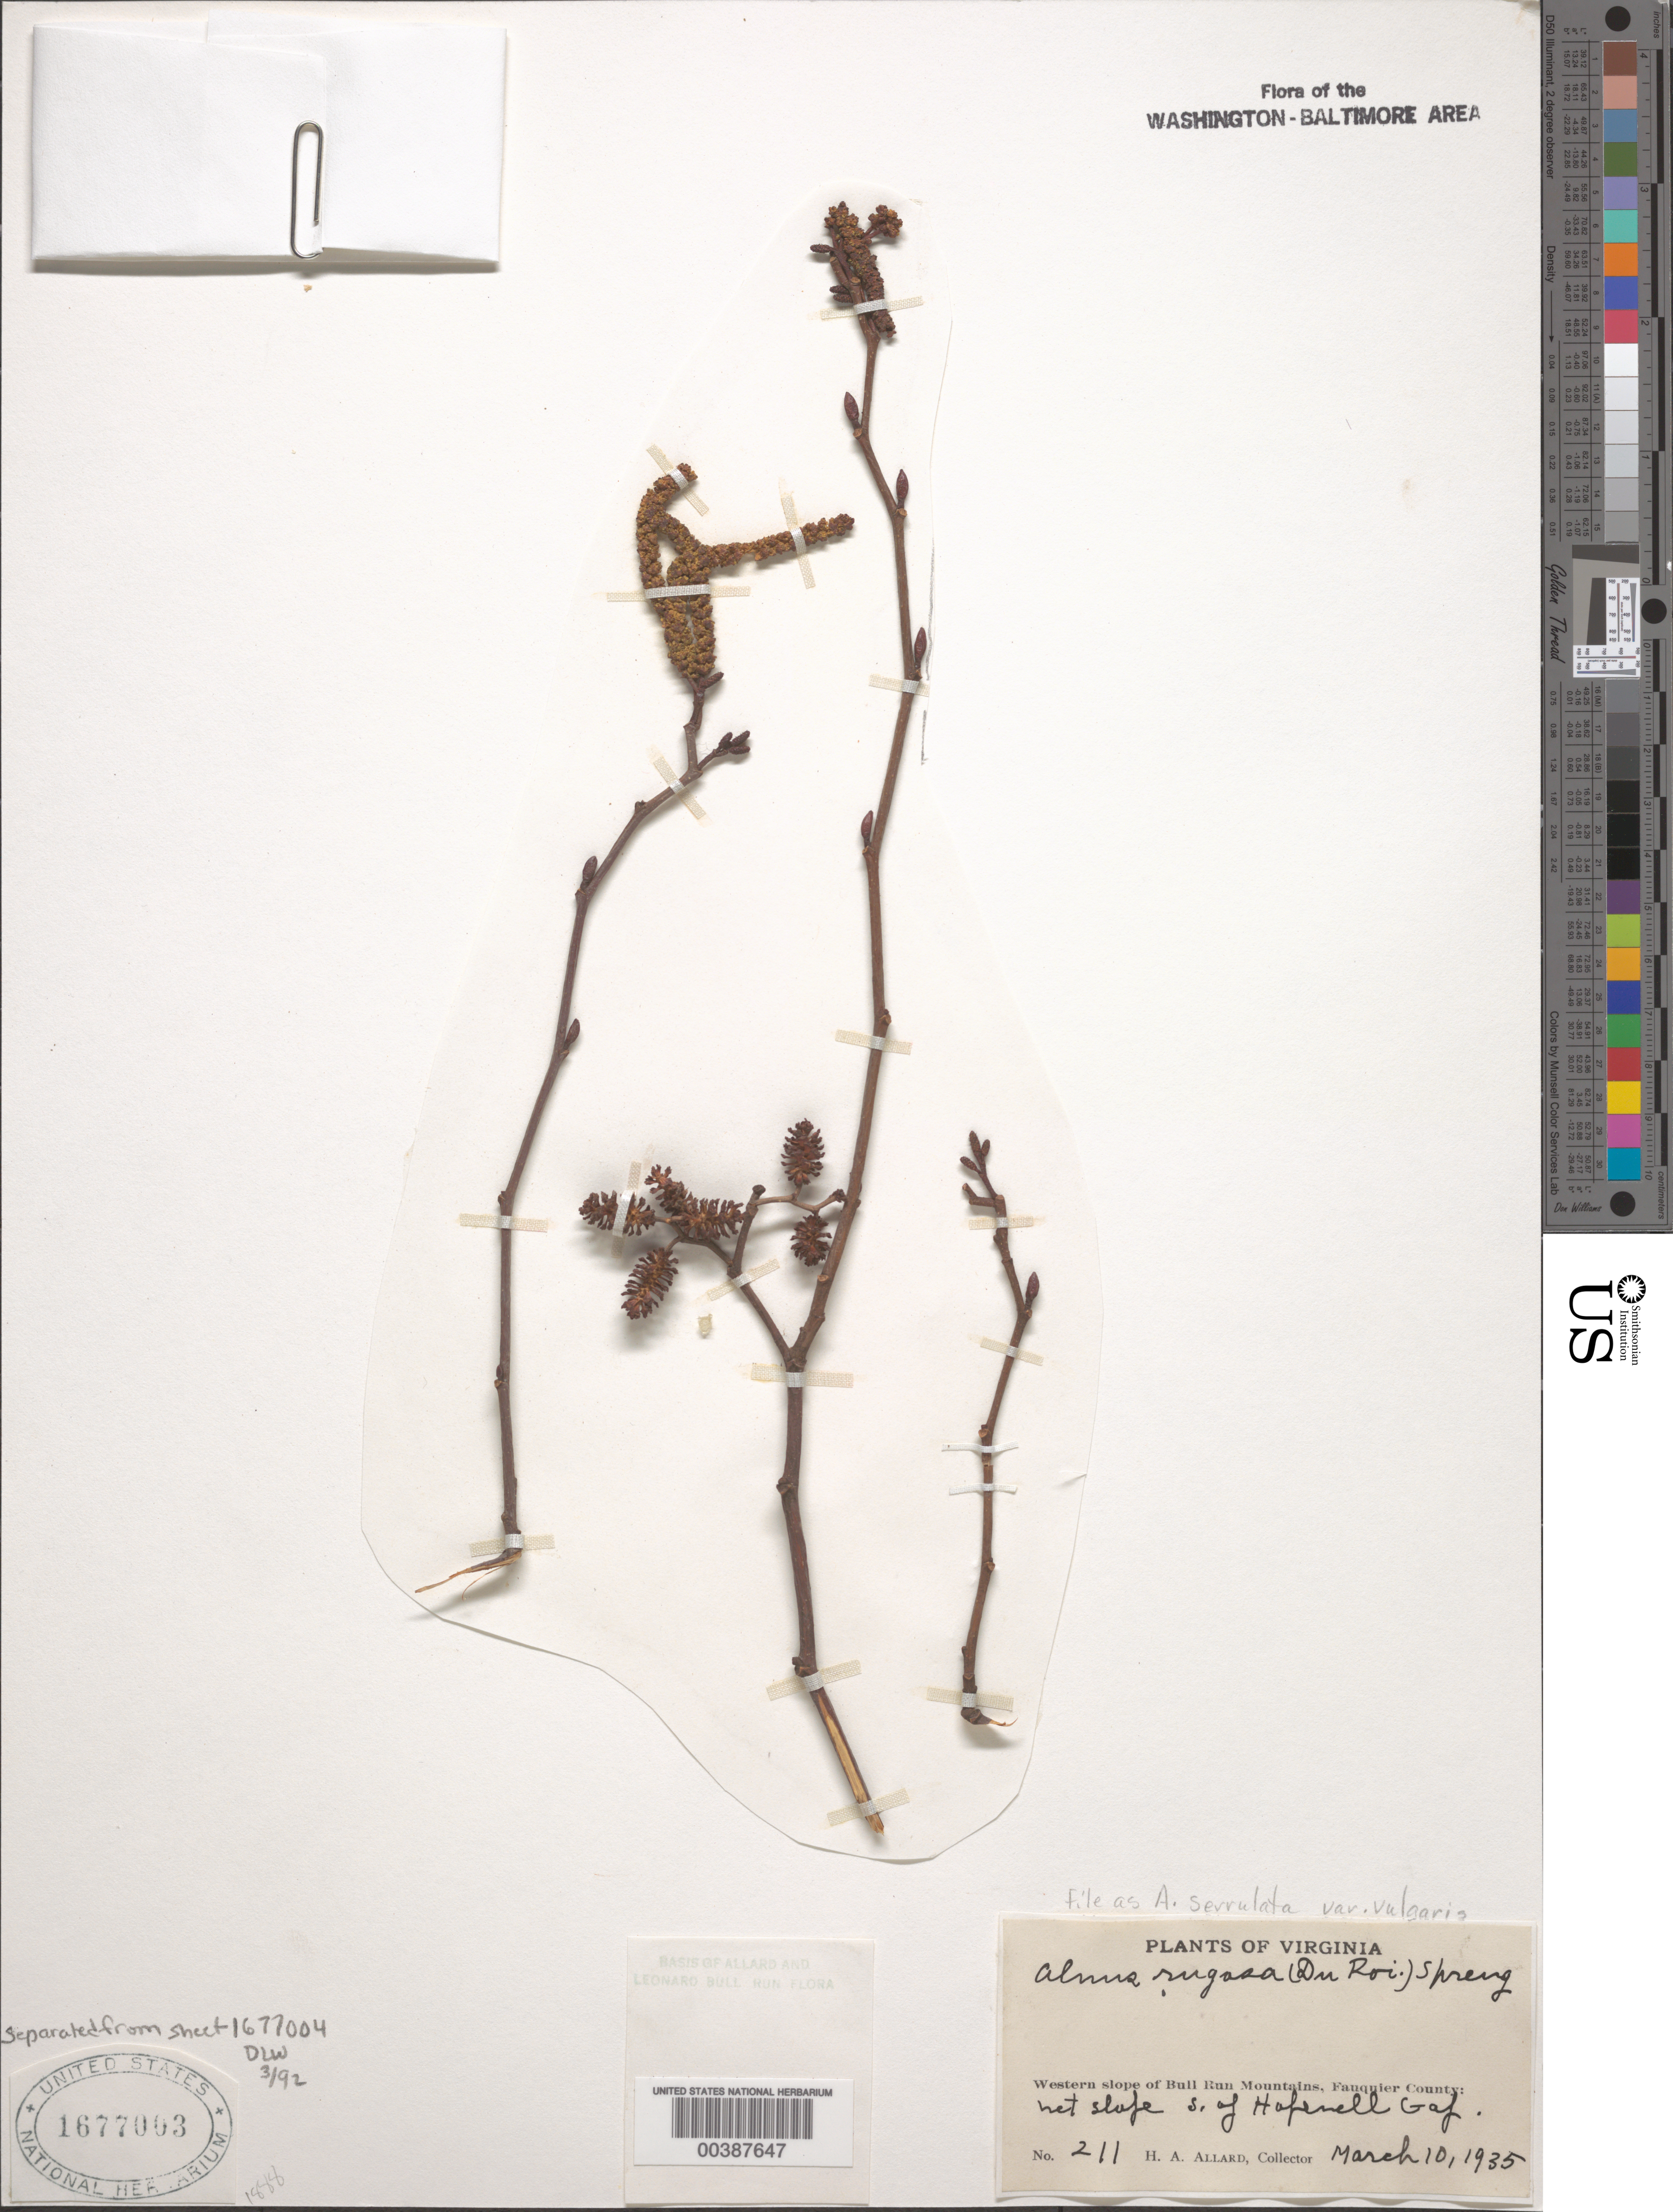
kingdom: Plantae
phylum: Tracheophyta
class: Magnoliopsida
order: Fagales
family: Betulaceae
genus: Alnus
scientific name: Alnus serrulata var. vulgaris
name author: Fernald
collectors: H. A. Allard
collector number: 211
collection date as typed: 10 Mar 1935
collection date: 1935-03-10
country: United States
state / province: Virginia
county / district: Fauquier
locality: South of Hopewell Gap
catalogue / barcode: US 1677003